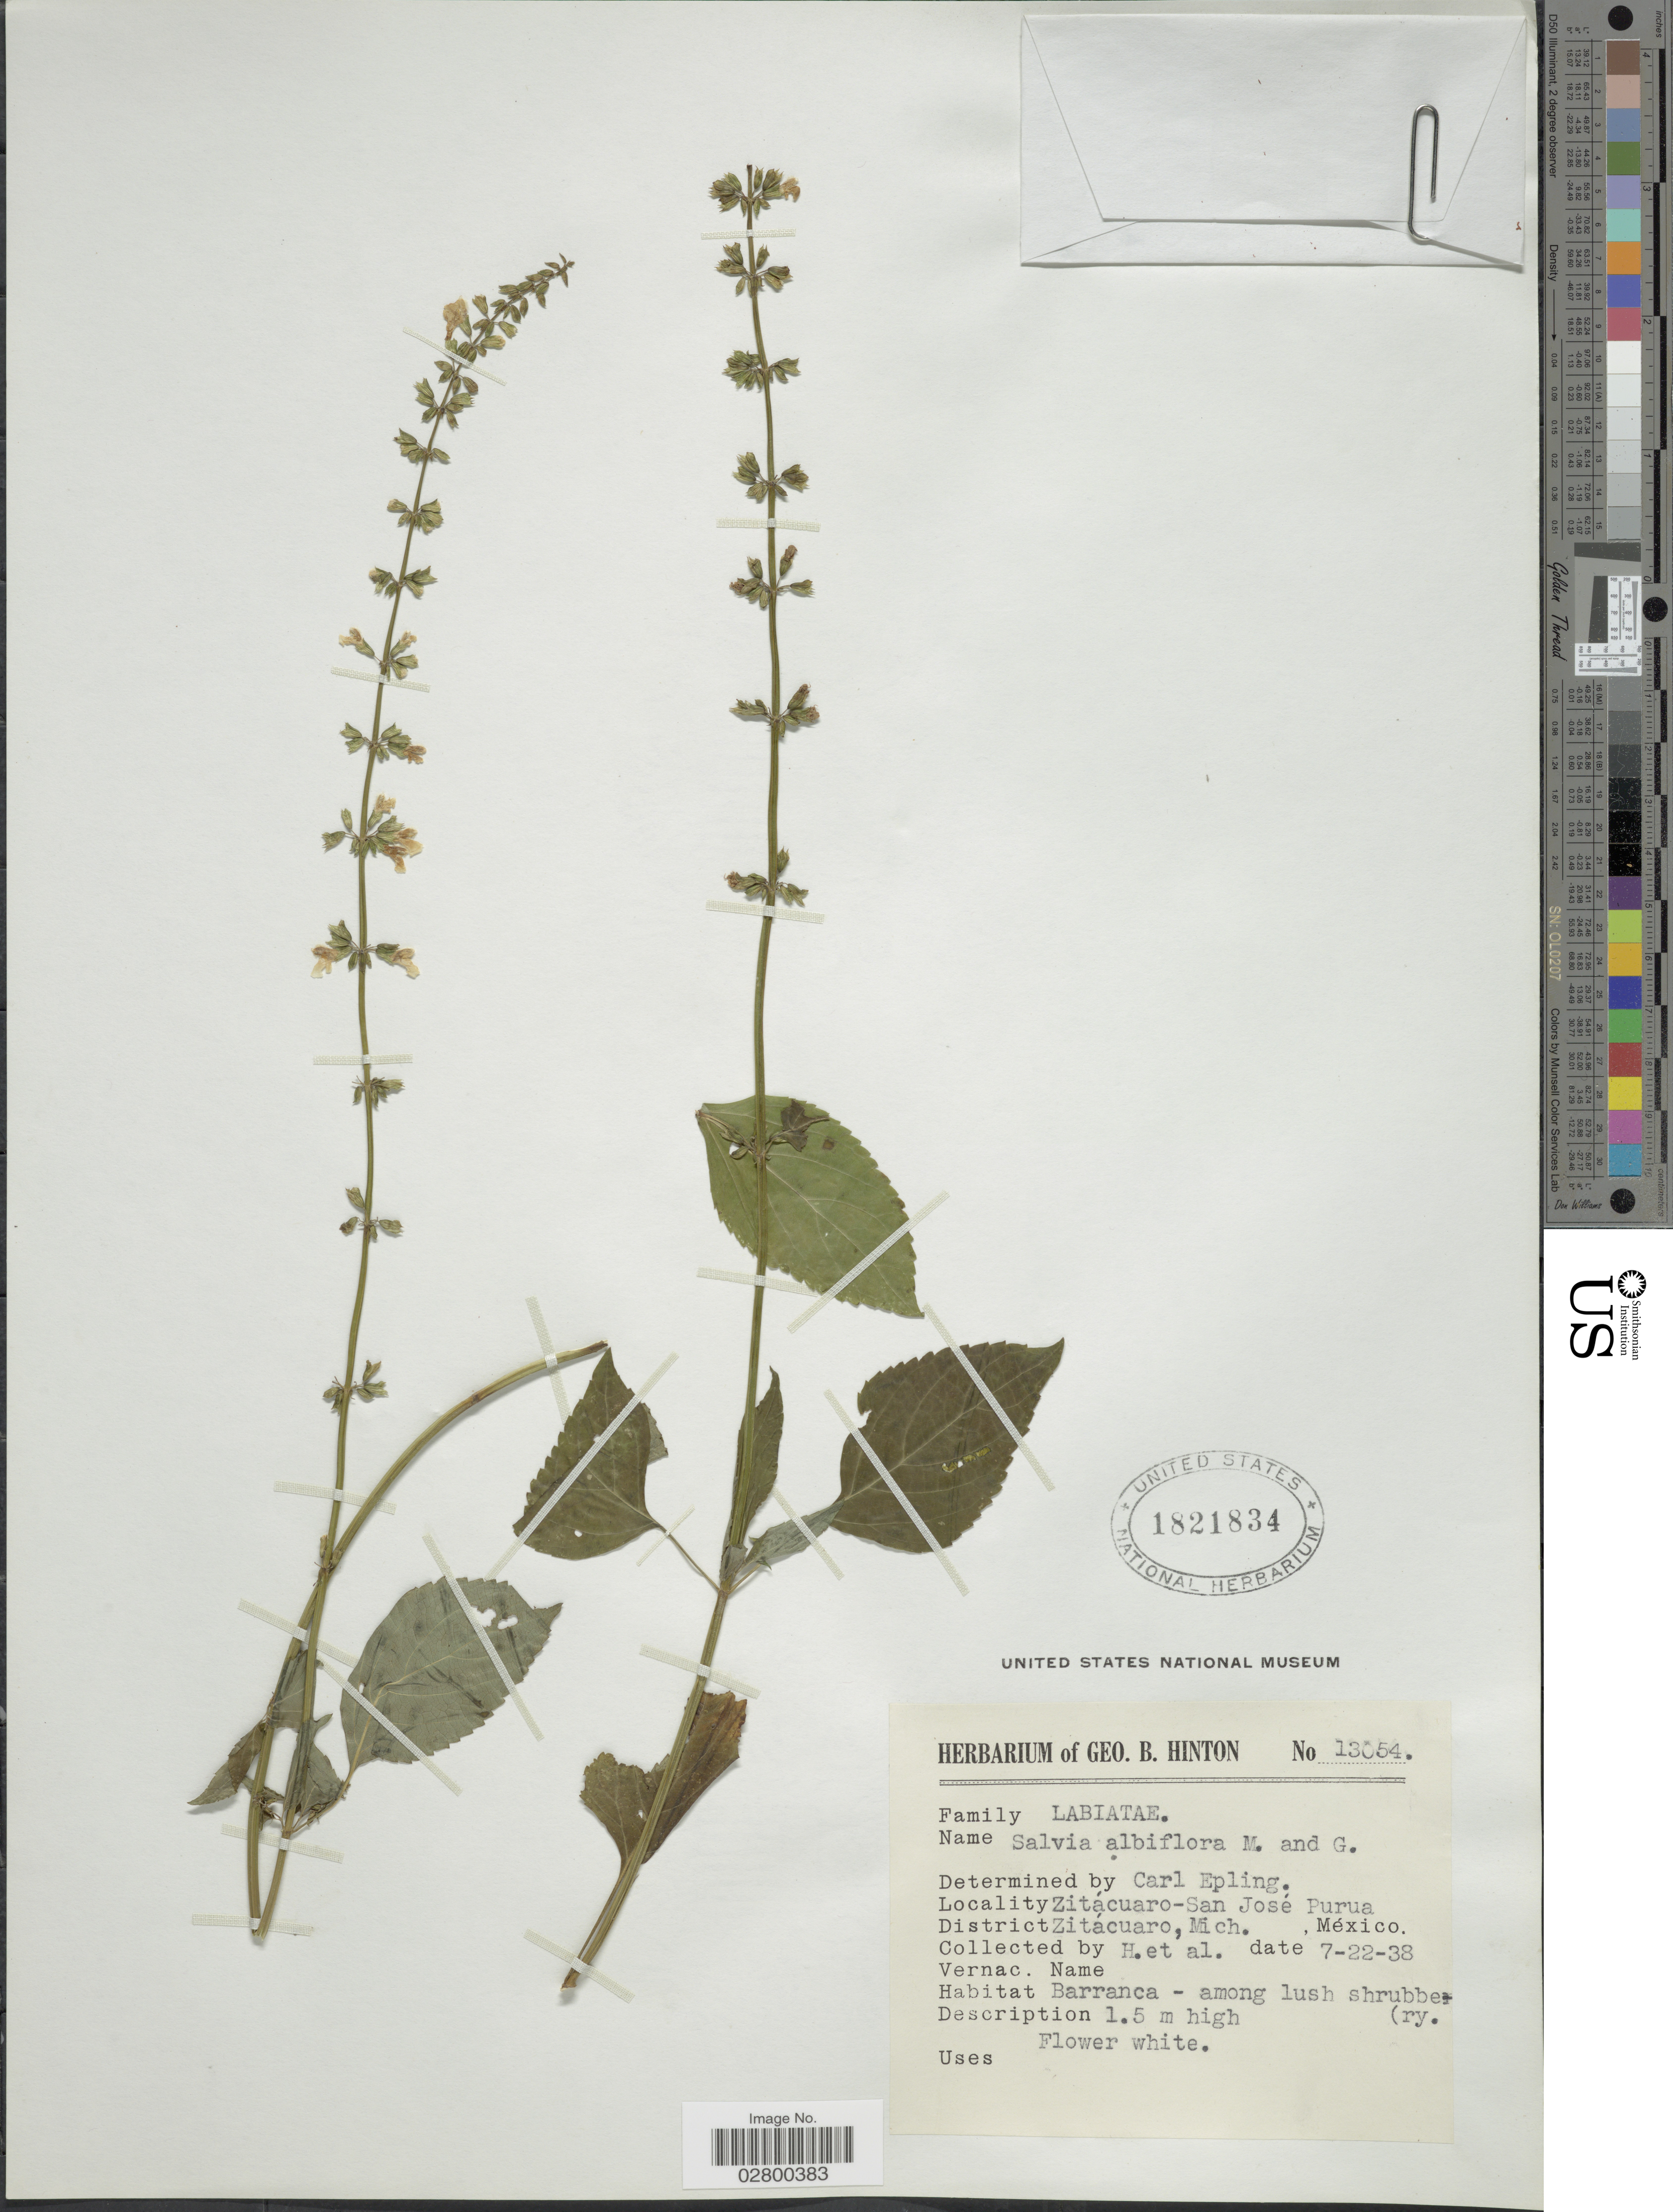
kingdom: Plantae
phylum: Tracheophyta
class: Magnoliopsida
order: Lamiales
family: Lamiaceae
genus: Salvia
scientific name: Salvia albiflora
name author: M. Martens & Galeotti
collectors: G. B. Hinton & et al.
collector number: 13054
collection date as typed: Transcribed d/m/y: 22/7/38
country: Mexico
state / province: Michoacán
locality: Zitácuaro-San José Purua, District Zitácuaro, Mich., México.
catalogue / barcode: US 1821834